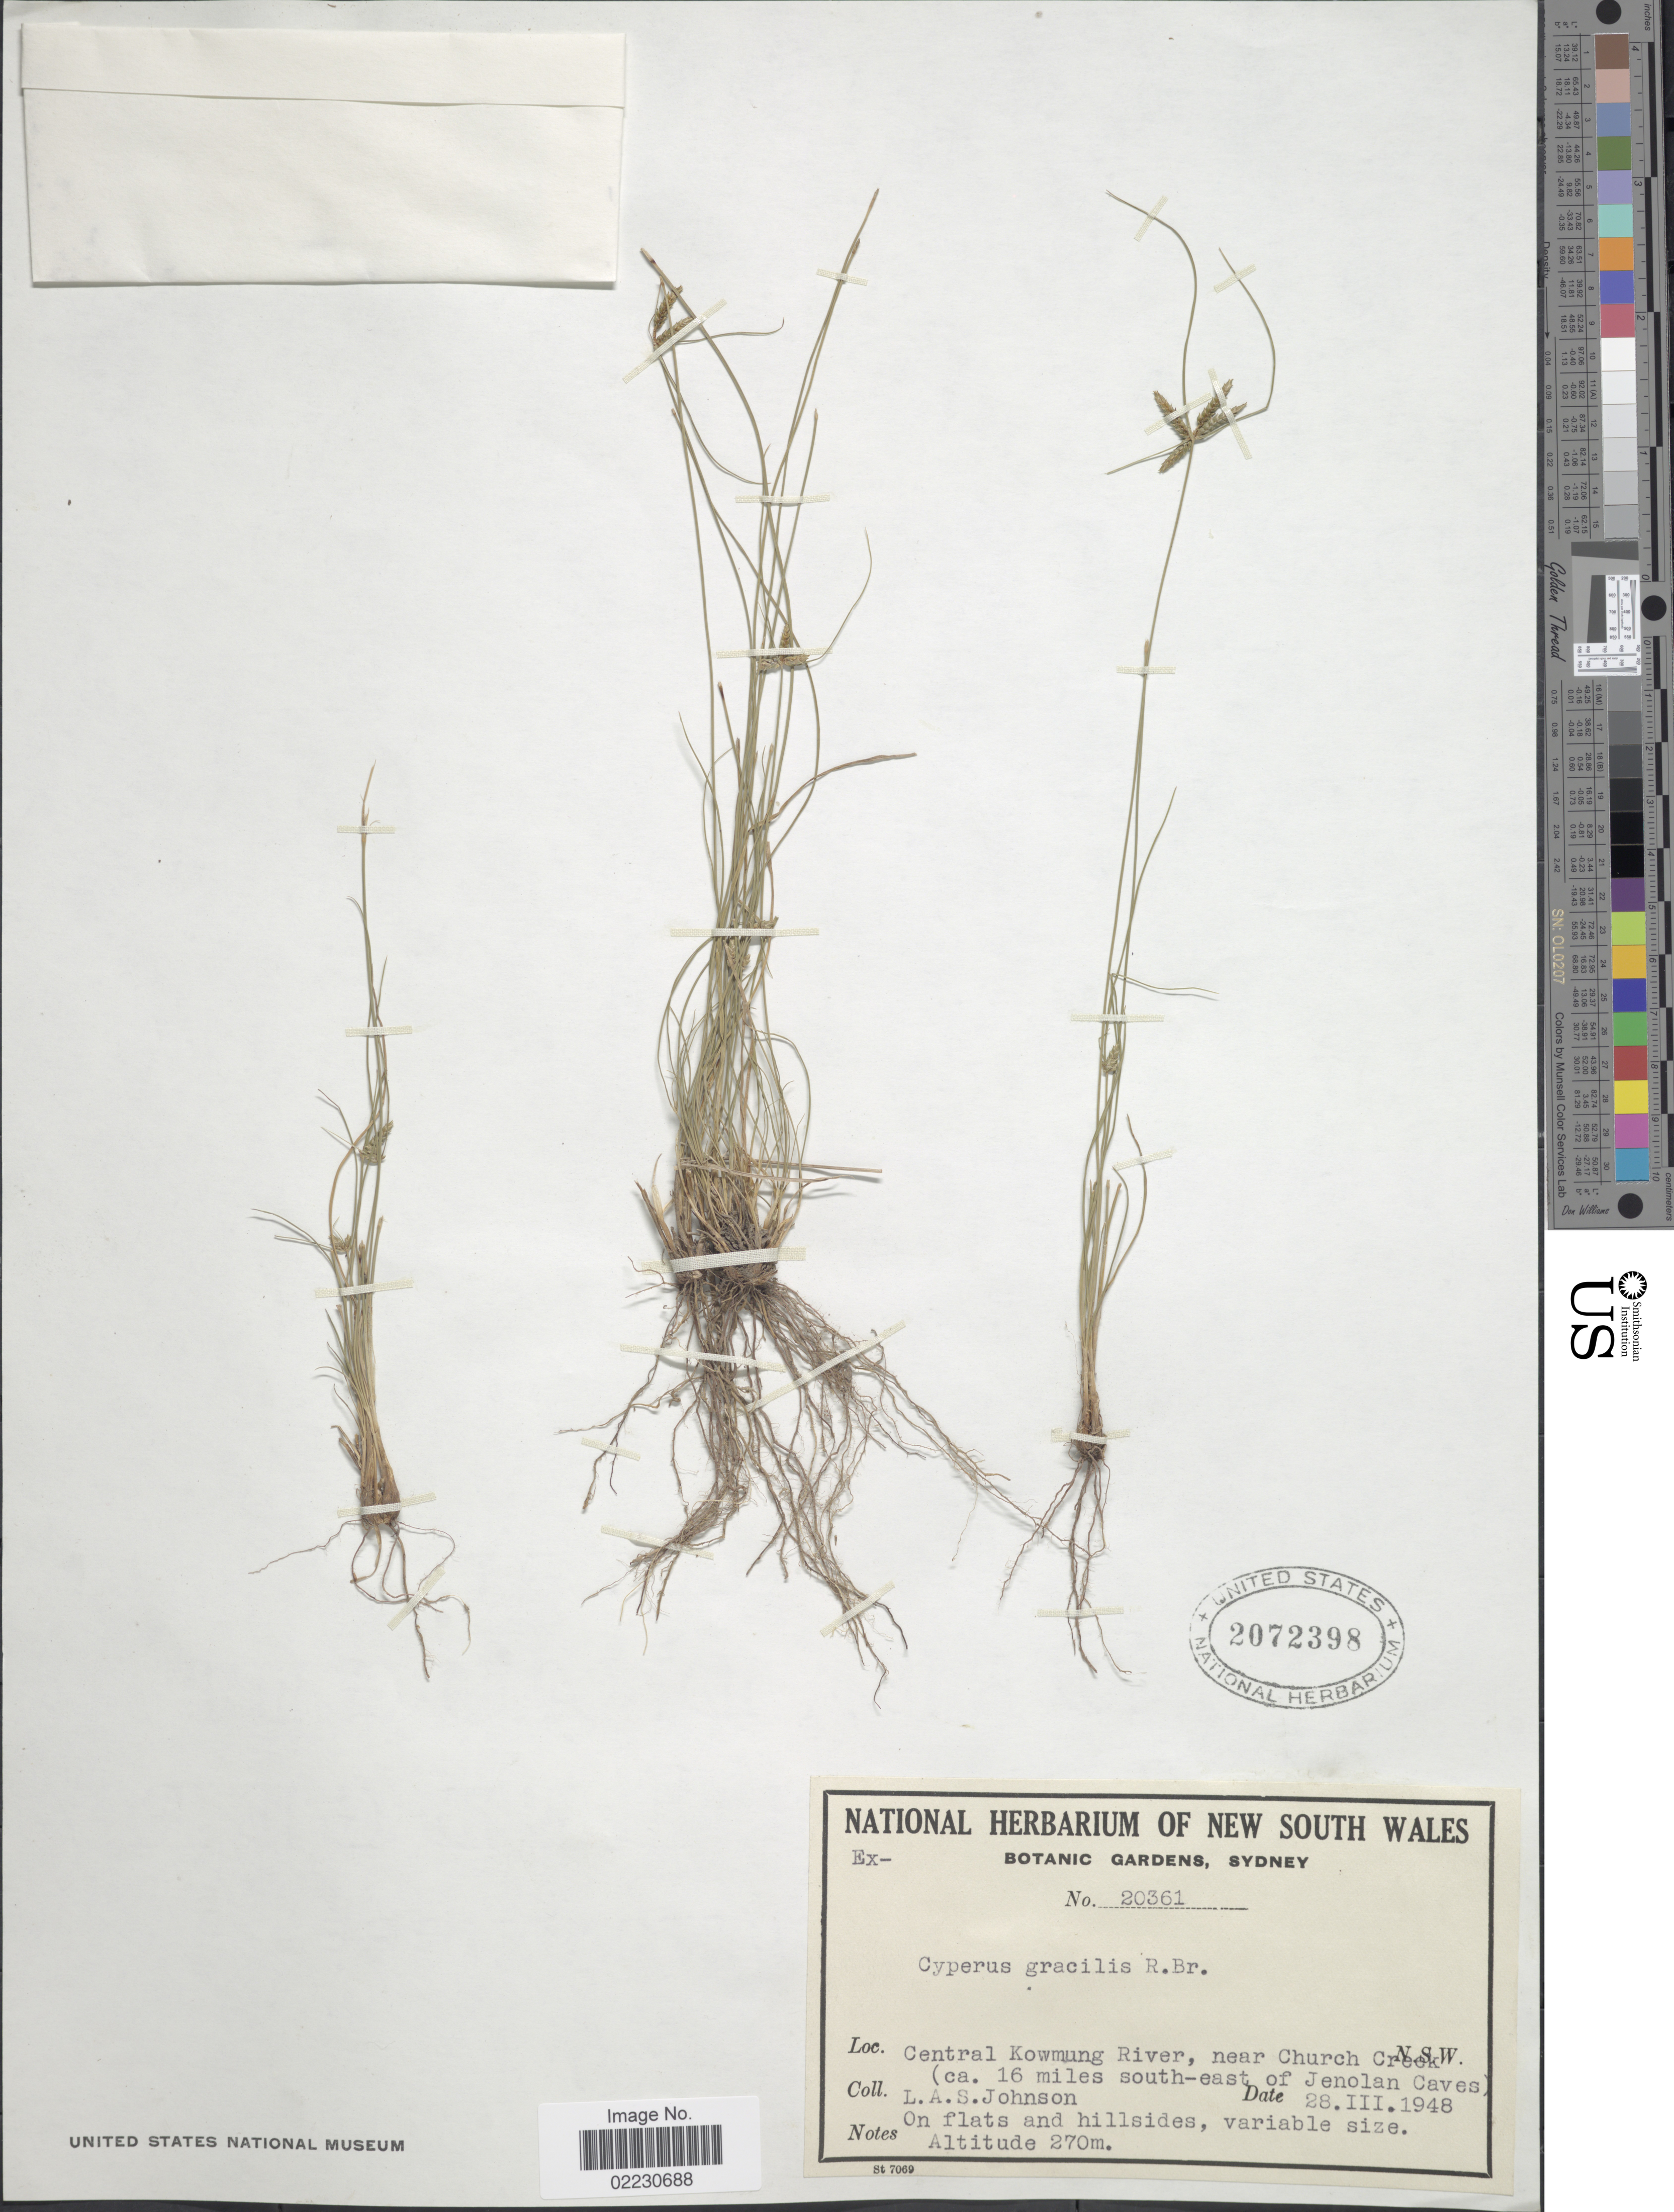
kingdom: Plantae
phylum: Tracheophyta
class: Liliopsida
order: Poales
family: Cyperaceae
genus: Cyperus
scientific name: Cyperus gracilis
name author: R. Br.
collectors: L. A. S. Johnson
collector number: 20361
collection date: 1948-03-28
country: Australia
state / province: New South Wales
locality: Central Kowmung River, near Church Creek (ca. 16 miles south-east of Jenolan Caves). N.S.W.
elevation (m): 270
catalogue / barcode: US 2072398